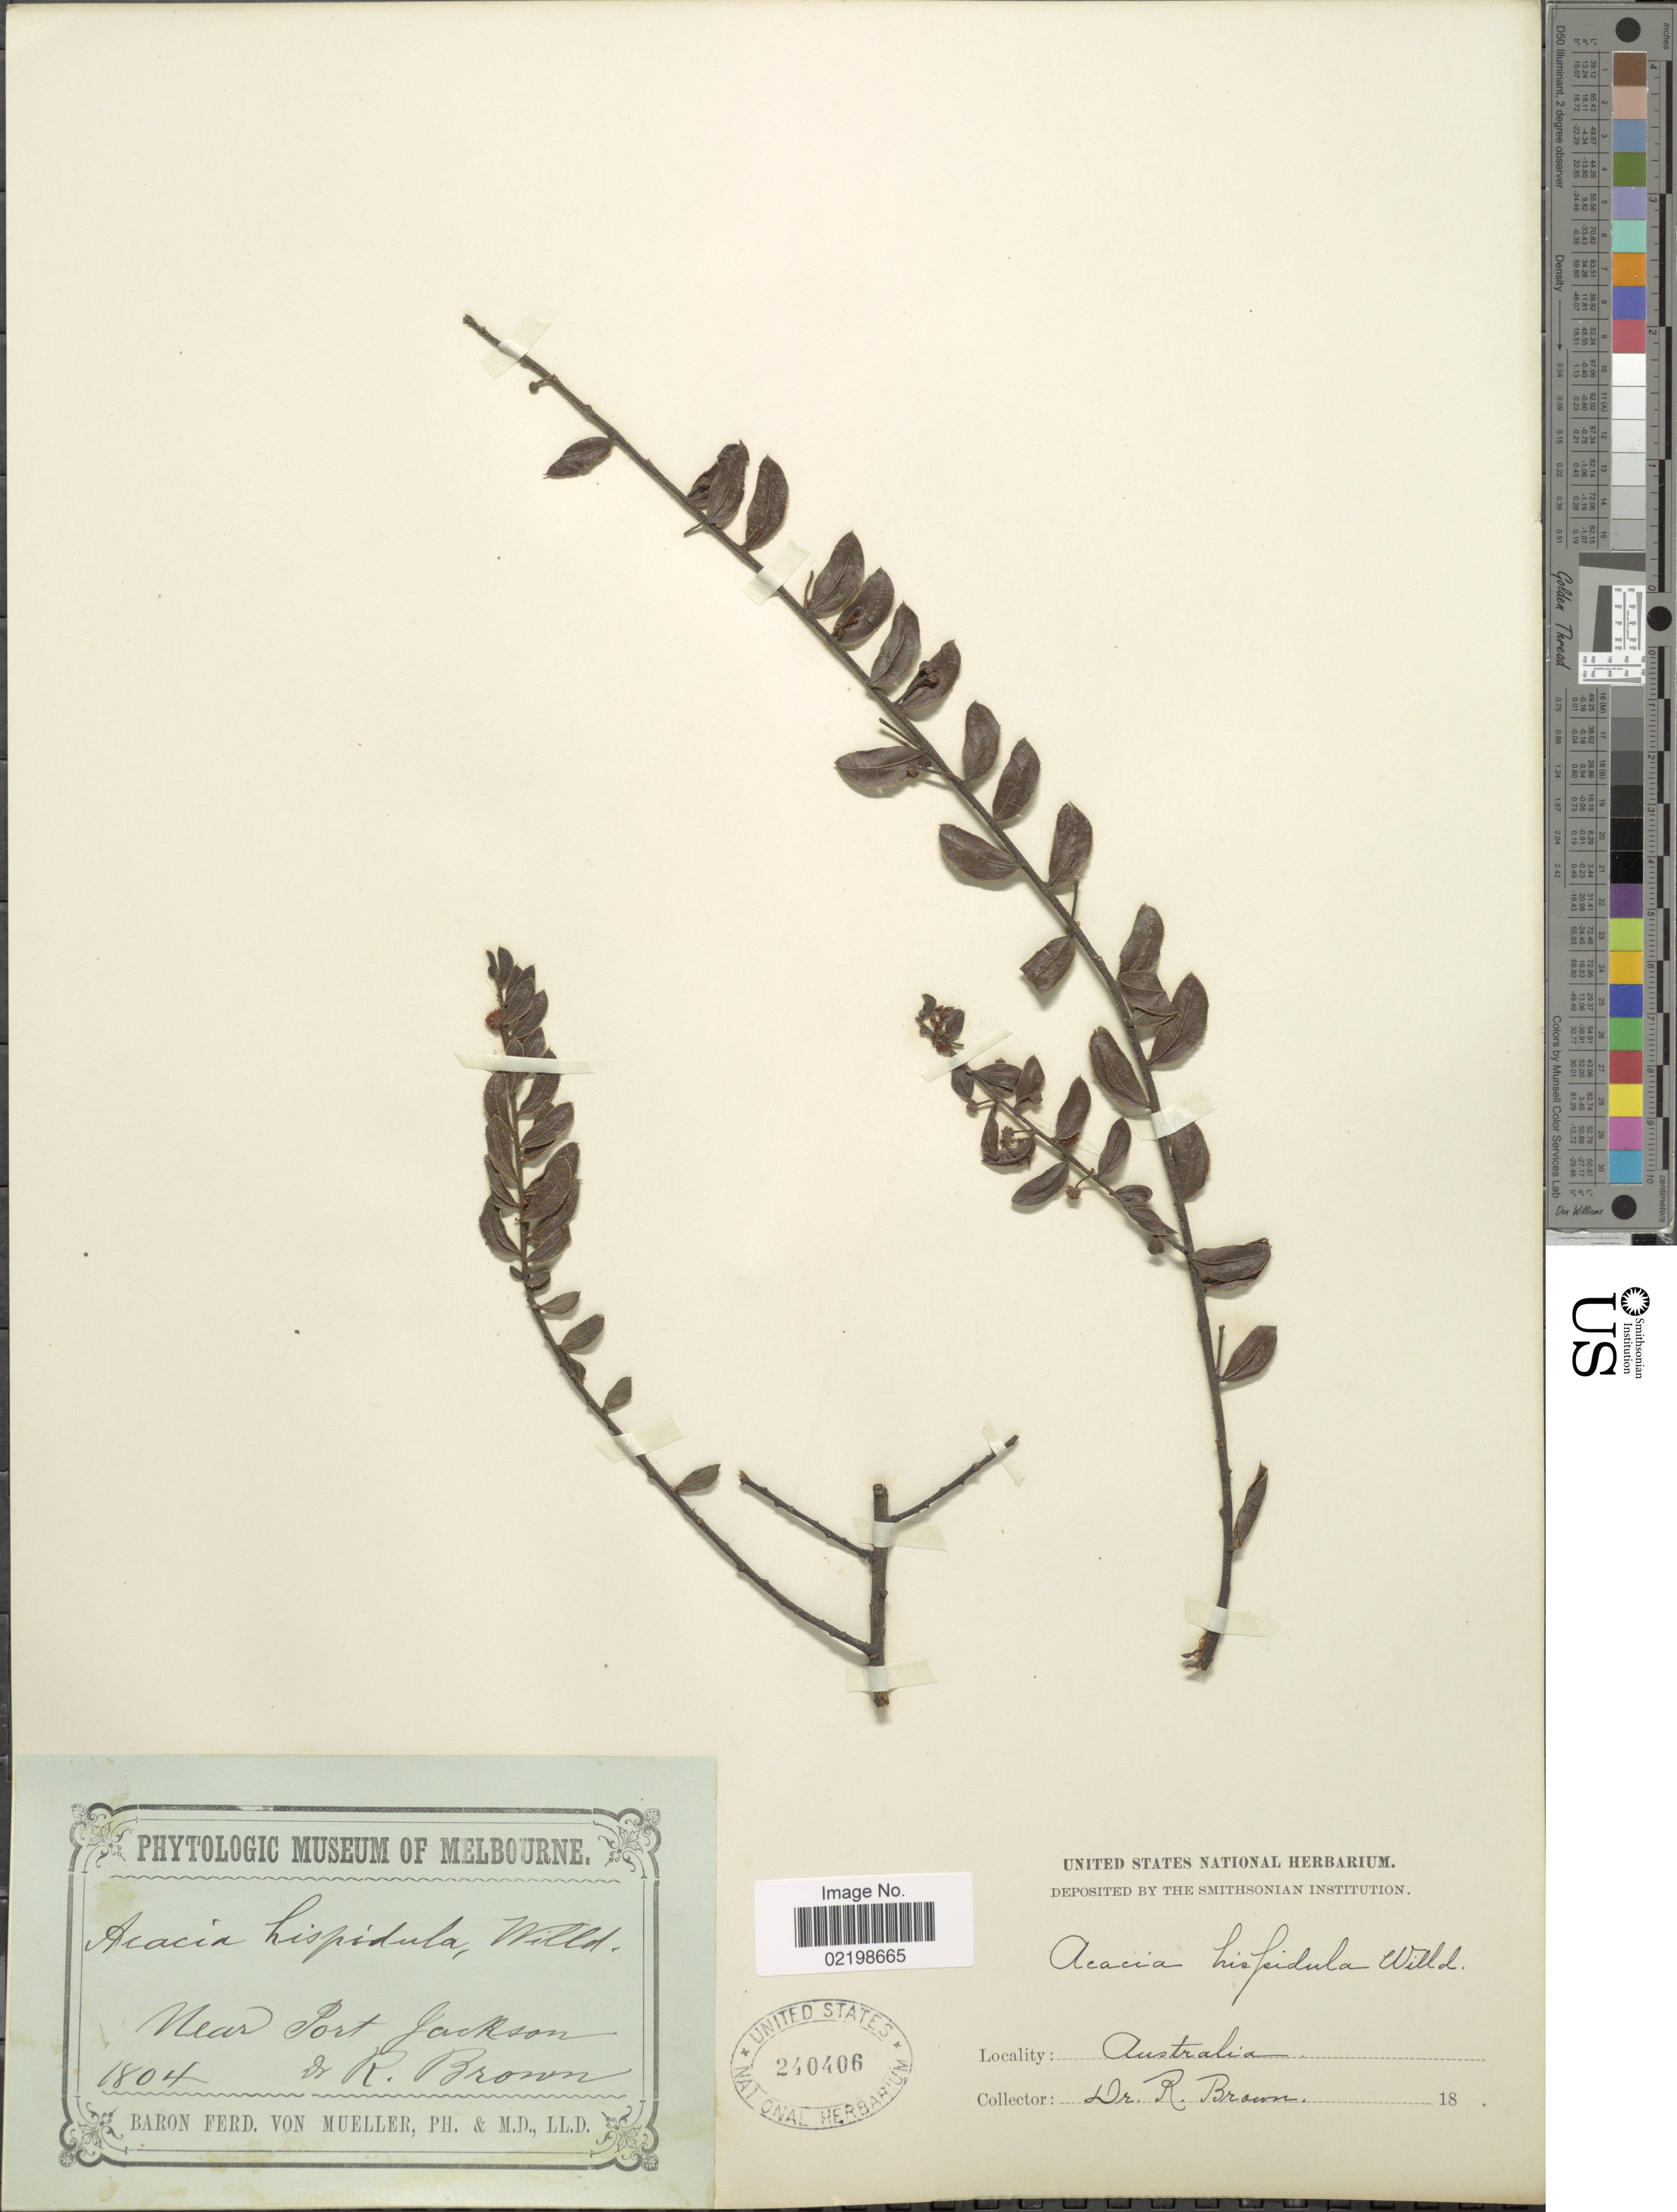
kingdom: Plantae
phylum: Tracheophyta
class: Magnoliopsida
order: Fabales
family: Fabaceae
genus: Acacia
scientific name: Acacia hispidula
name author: (Sm.) Willd.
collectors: R. Brown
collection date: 1814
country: Australia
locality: Near Port Jackson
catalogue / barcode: US 240406